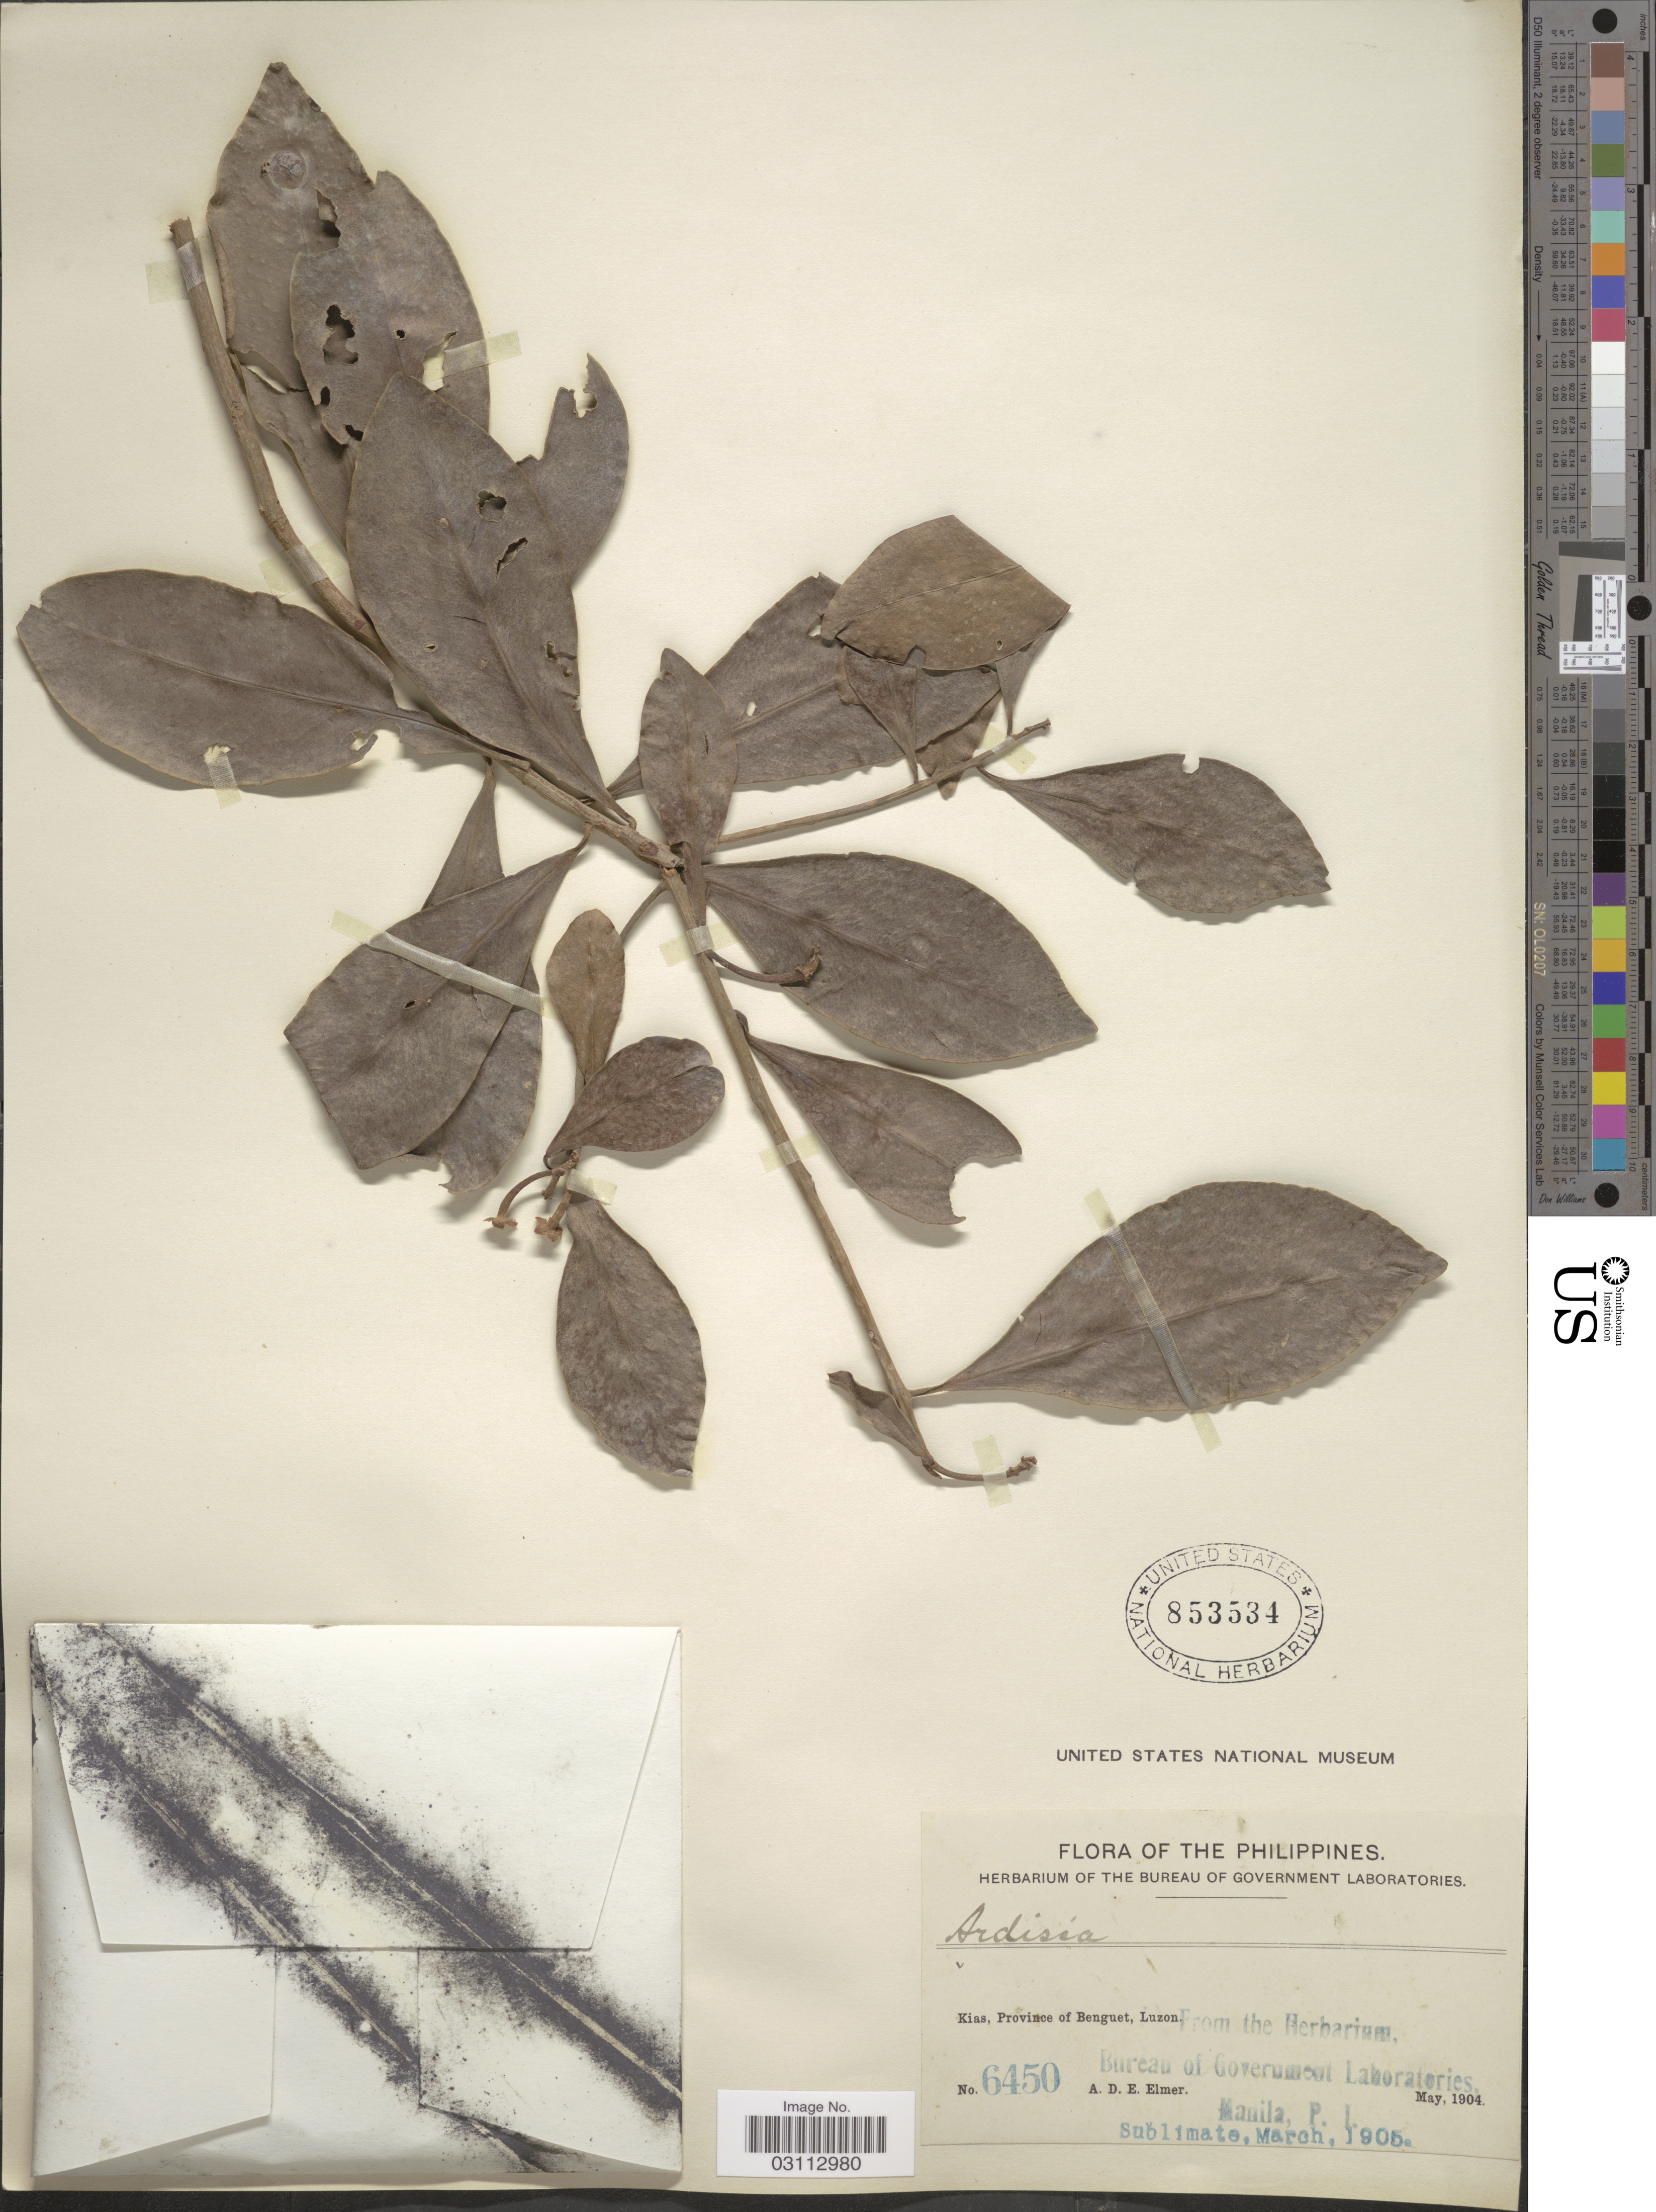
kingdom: Plantae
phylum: Tracheophyta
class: Magnoliopsida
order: Ericales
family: Primulaceae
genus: Ardisia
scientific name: Ardisia squamulosa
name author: C. Presl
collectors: A. D. E. Elmer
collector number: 6450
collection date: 1904-05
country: Philippines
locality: Kias, Province of Benguet, Luzon.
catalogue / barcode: US 853534